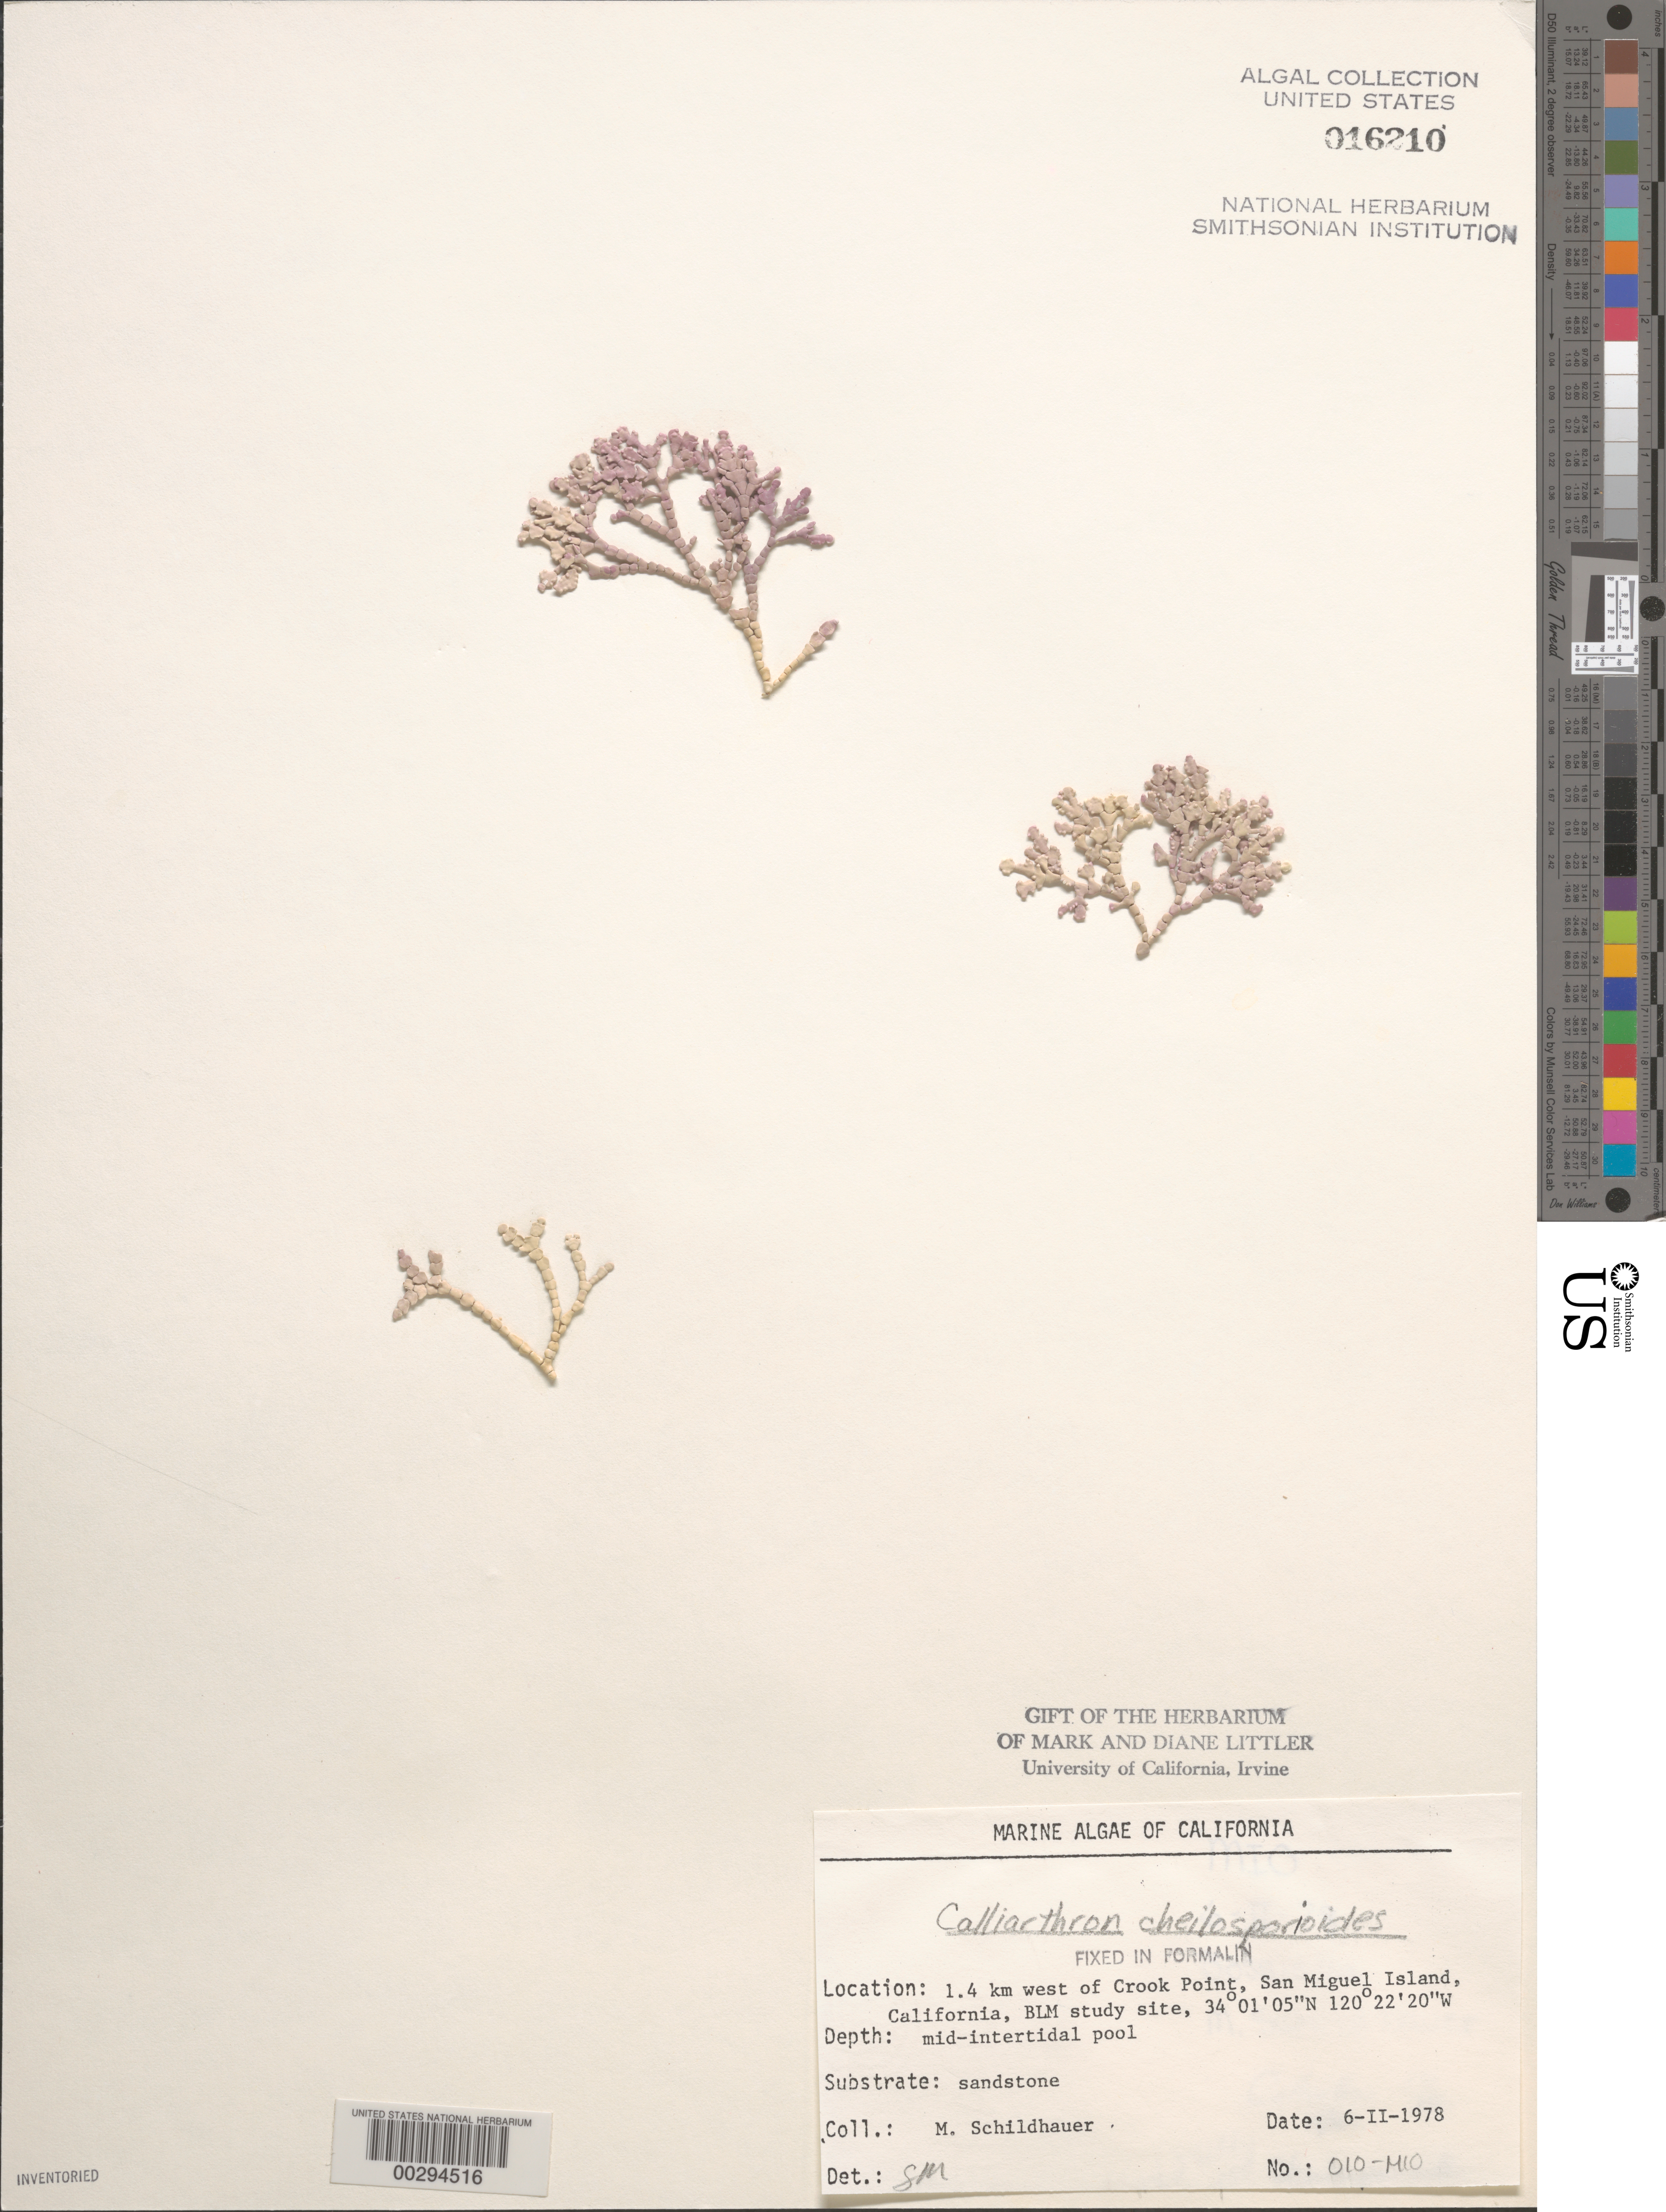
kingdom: Plantae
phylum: Rhodophyta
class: Florideophyceae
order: Corallinales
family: Corallinaceae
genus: Calliarthron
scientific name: Calliarthron cheilosporioides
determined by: Murray, S. N.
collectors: M. Schildhauer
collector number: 010-mio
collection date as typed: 06 Feb 1978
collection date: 1978-02-06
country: United States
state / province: California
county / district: Santa Barbara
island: San Miguel Island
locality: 1.4 km north of Crook Point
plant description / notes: BLM-SOCALBIGHT Rocky Intertidal Survey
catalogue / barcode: US 16210